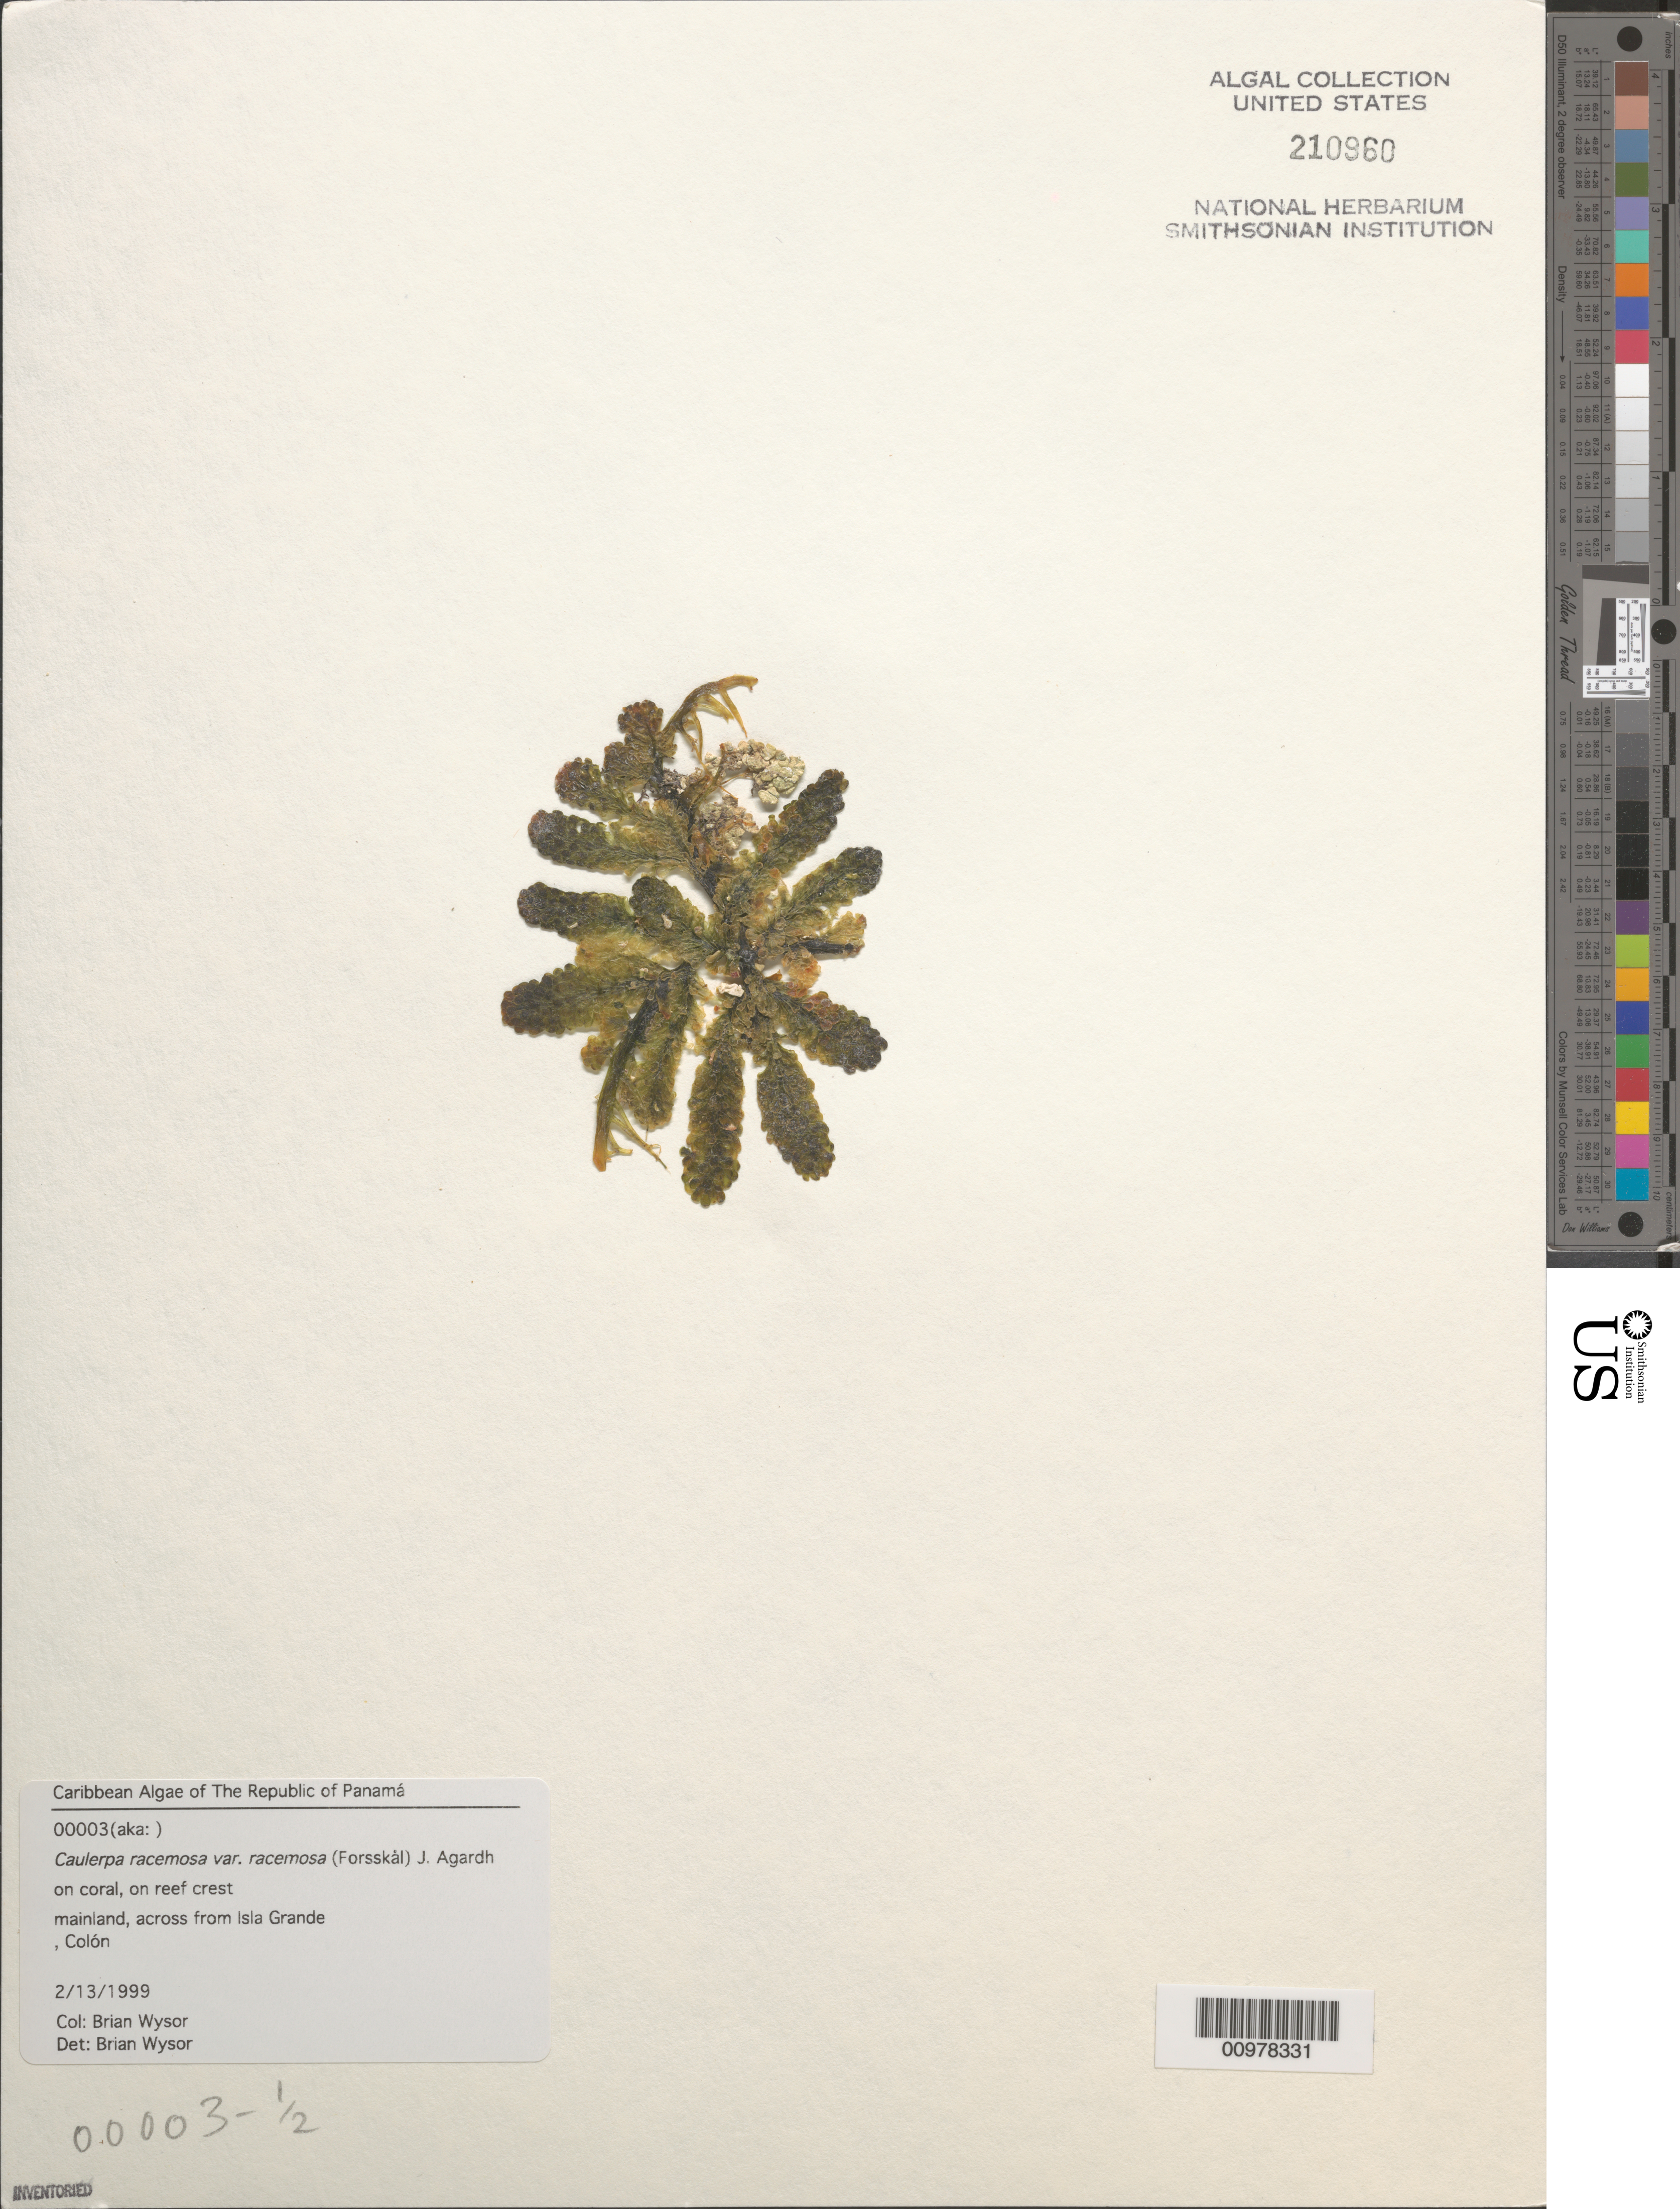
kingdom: Plantae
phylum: Chlorophyta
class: Ulvophyceae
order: Bryopsidales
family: Caulerpaceae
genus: Caulerpa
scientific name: Caulerpa racemosa var. racemosa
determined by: Wysor, B.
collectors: B. Wysor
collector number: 00003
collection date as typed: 13 Feb 1999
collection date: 1999-02-13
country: Panama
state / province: Colón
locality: Mainland, across from Isla Grande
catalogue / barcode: US 210960